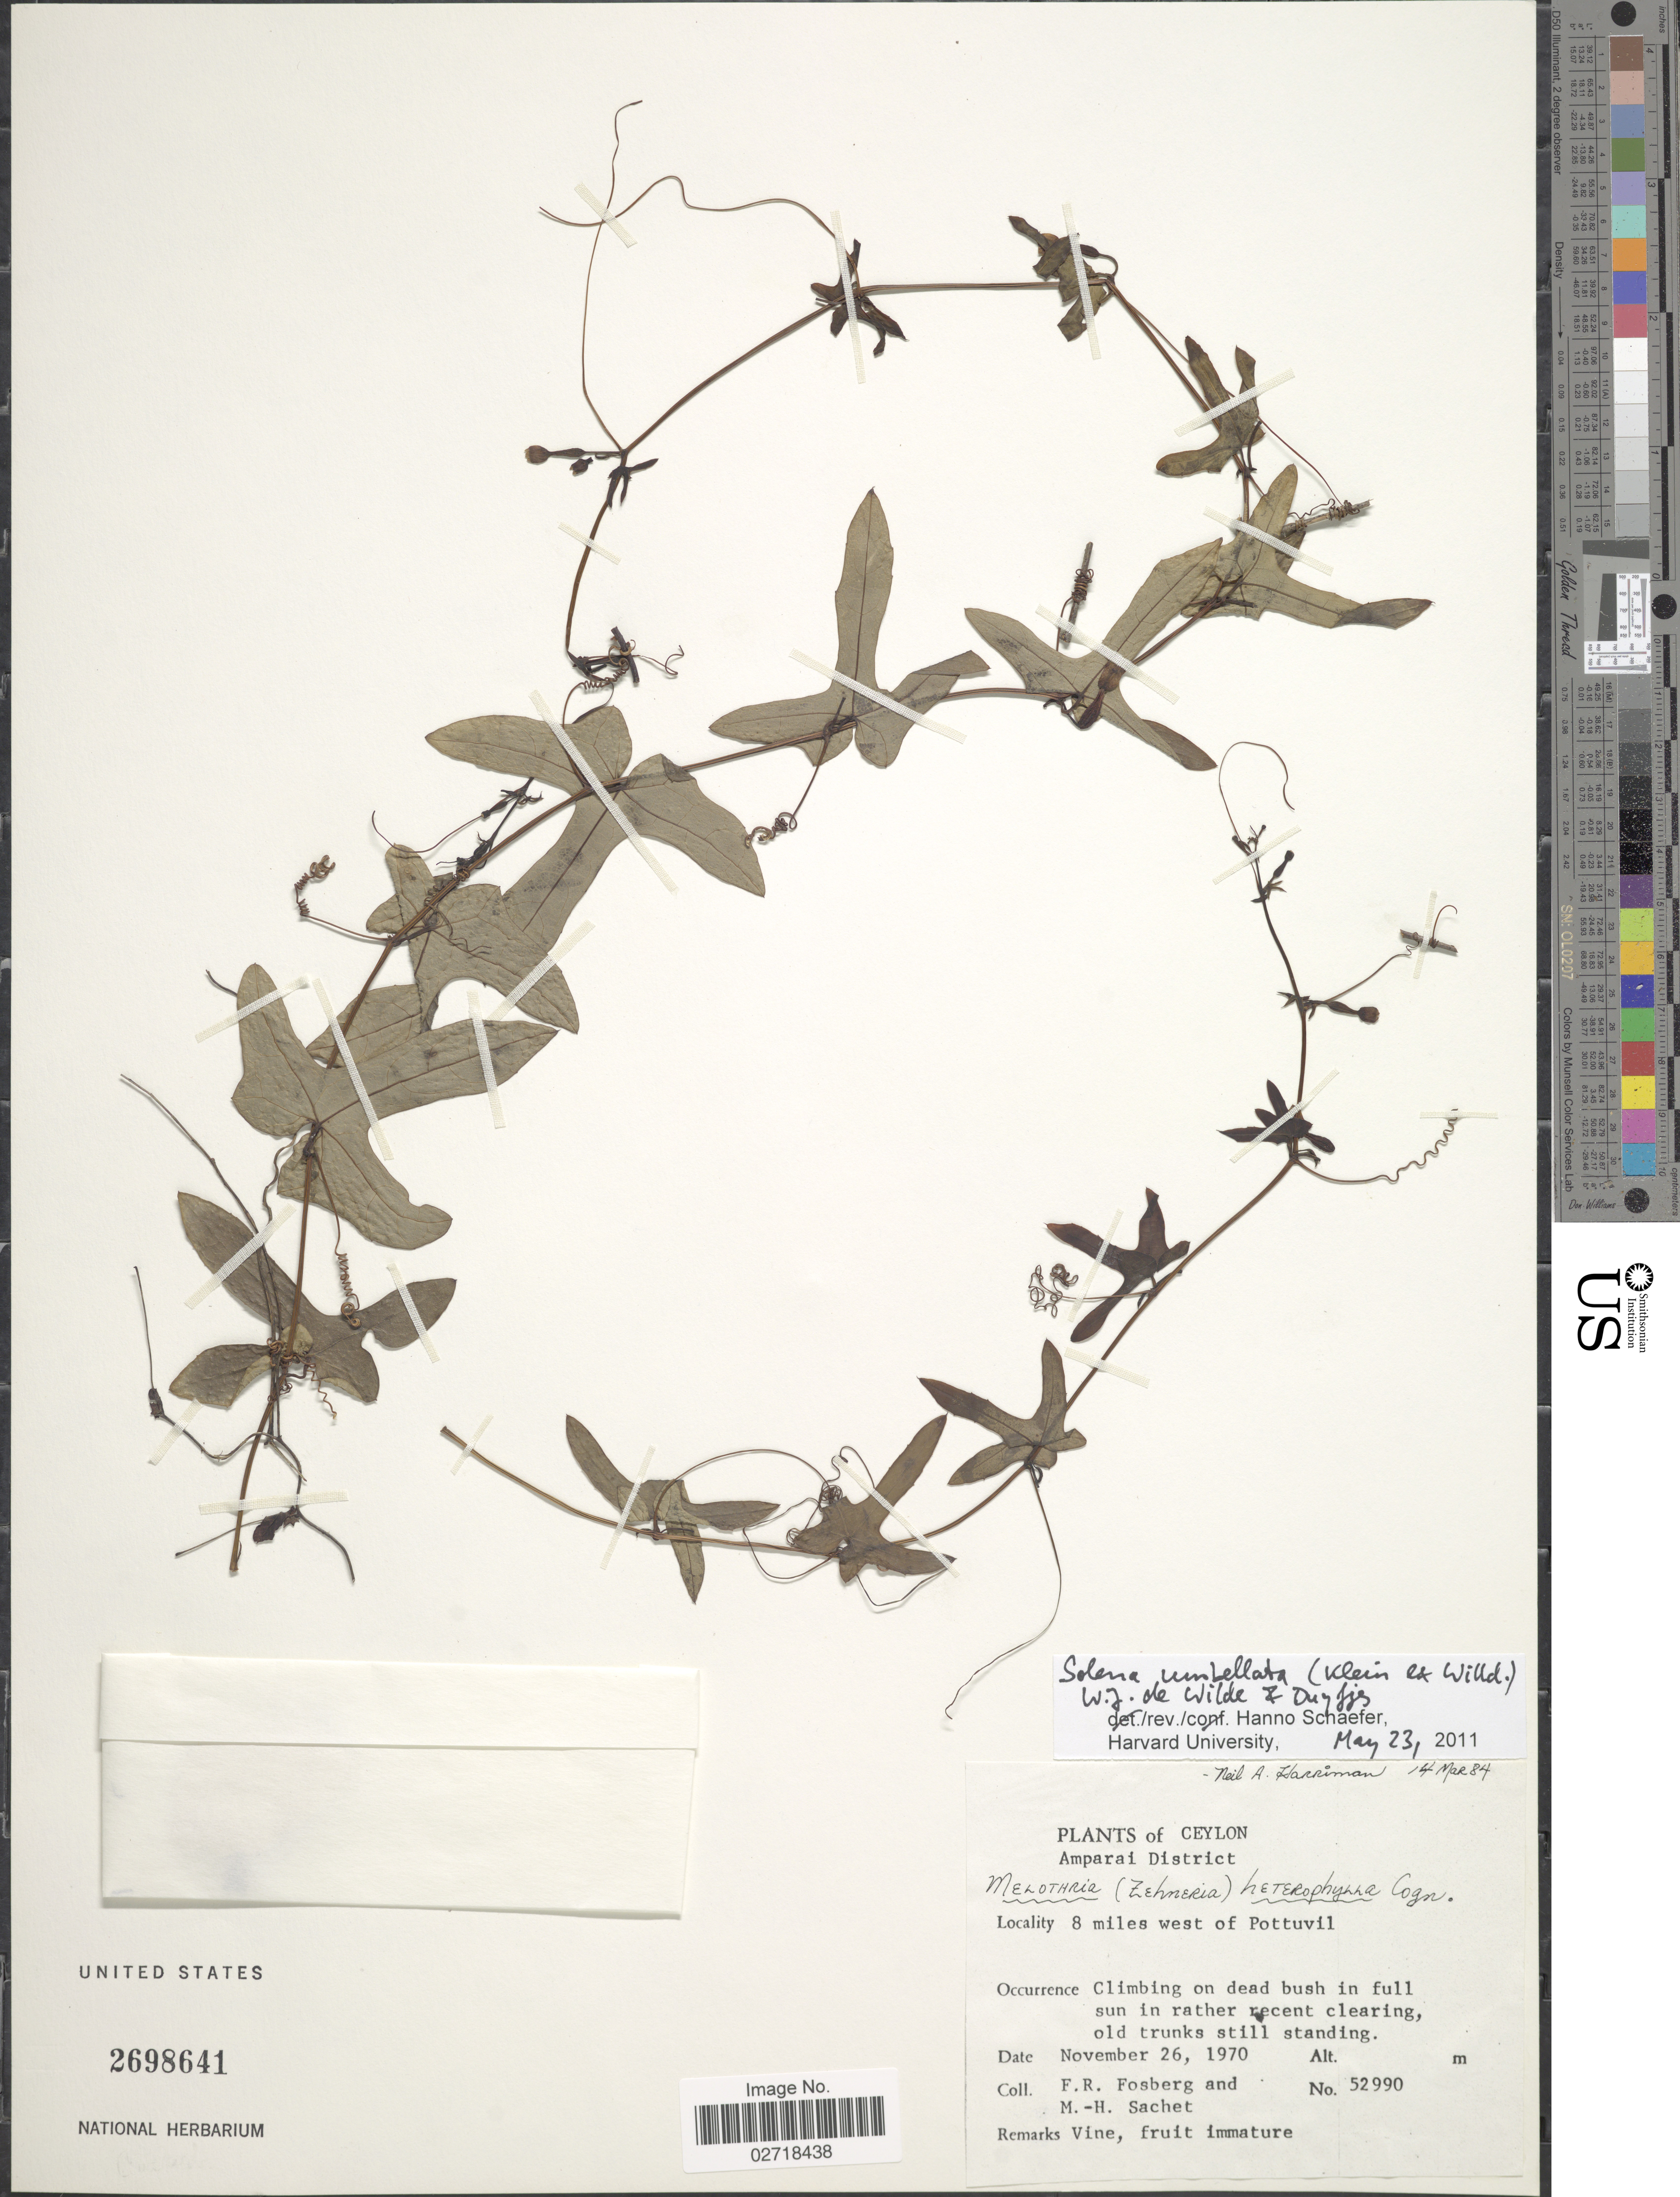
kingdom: Plantae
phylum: Tracheophyta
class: Magnoliopsida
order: Cucurbitales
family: Cucurbitaceae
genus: Solena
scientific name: Solena umbellata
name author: W.J. de Wilde & Duyfjes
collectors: F. R. Fosberg & M.-H. Sachet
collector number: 52990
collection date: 1970-11-26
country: Sri Lanka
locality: Ceylon, Amparai District. 8 miles west of Pottuvil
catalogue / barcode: US 2698641